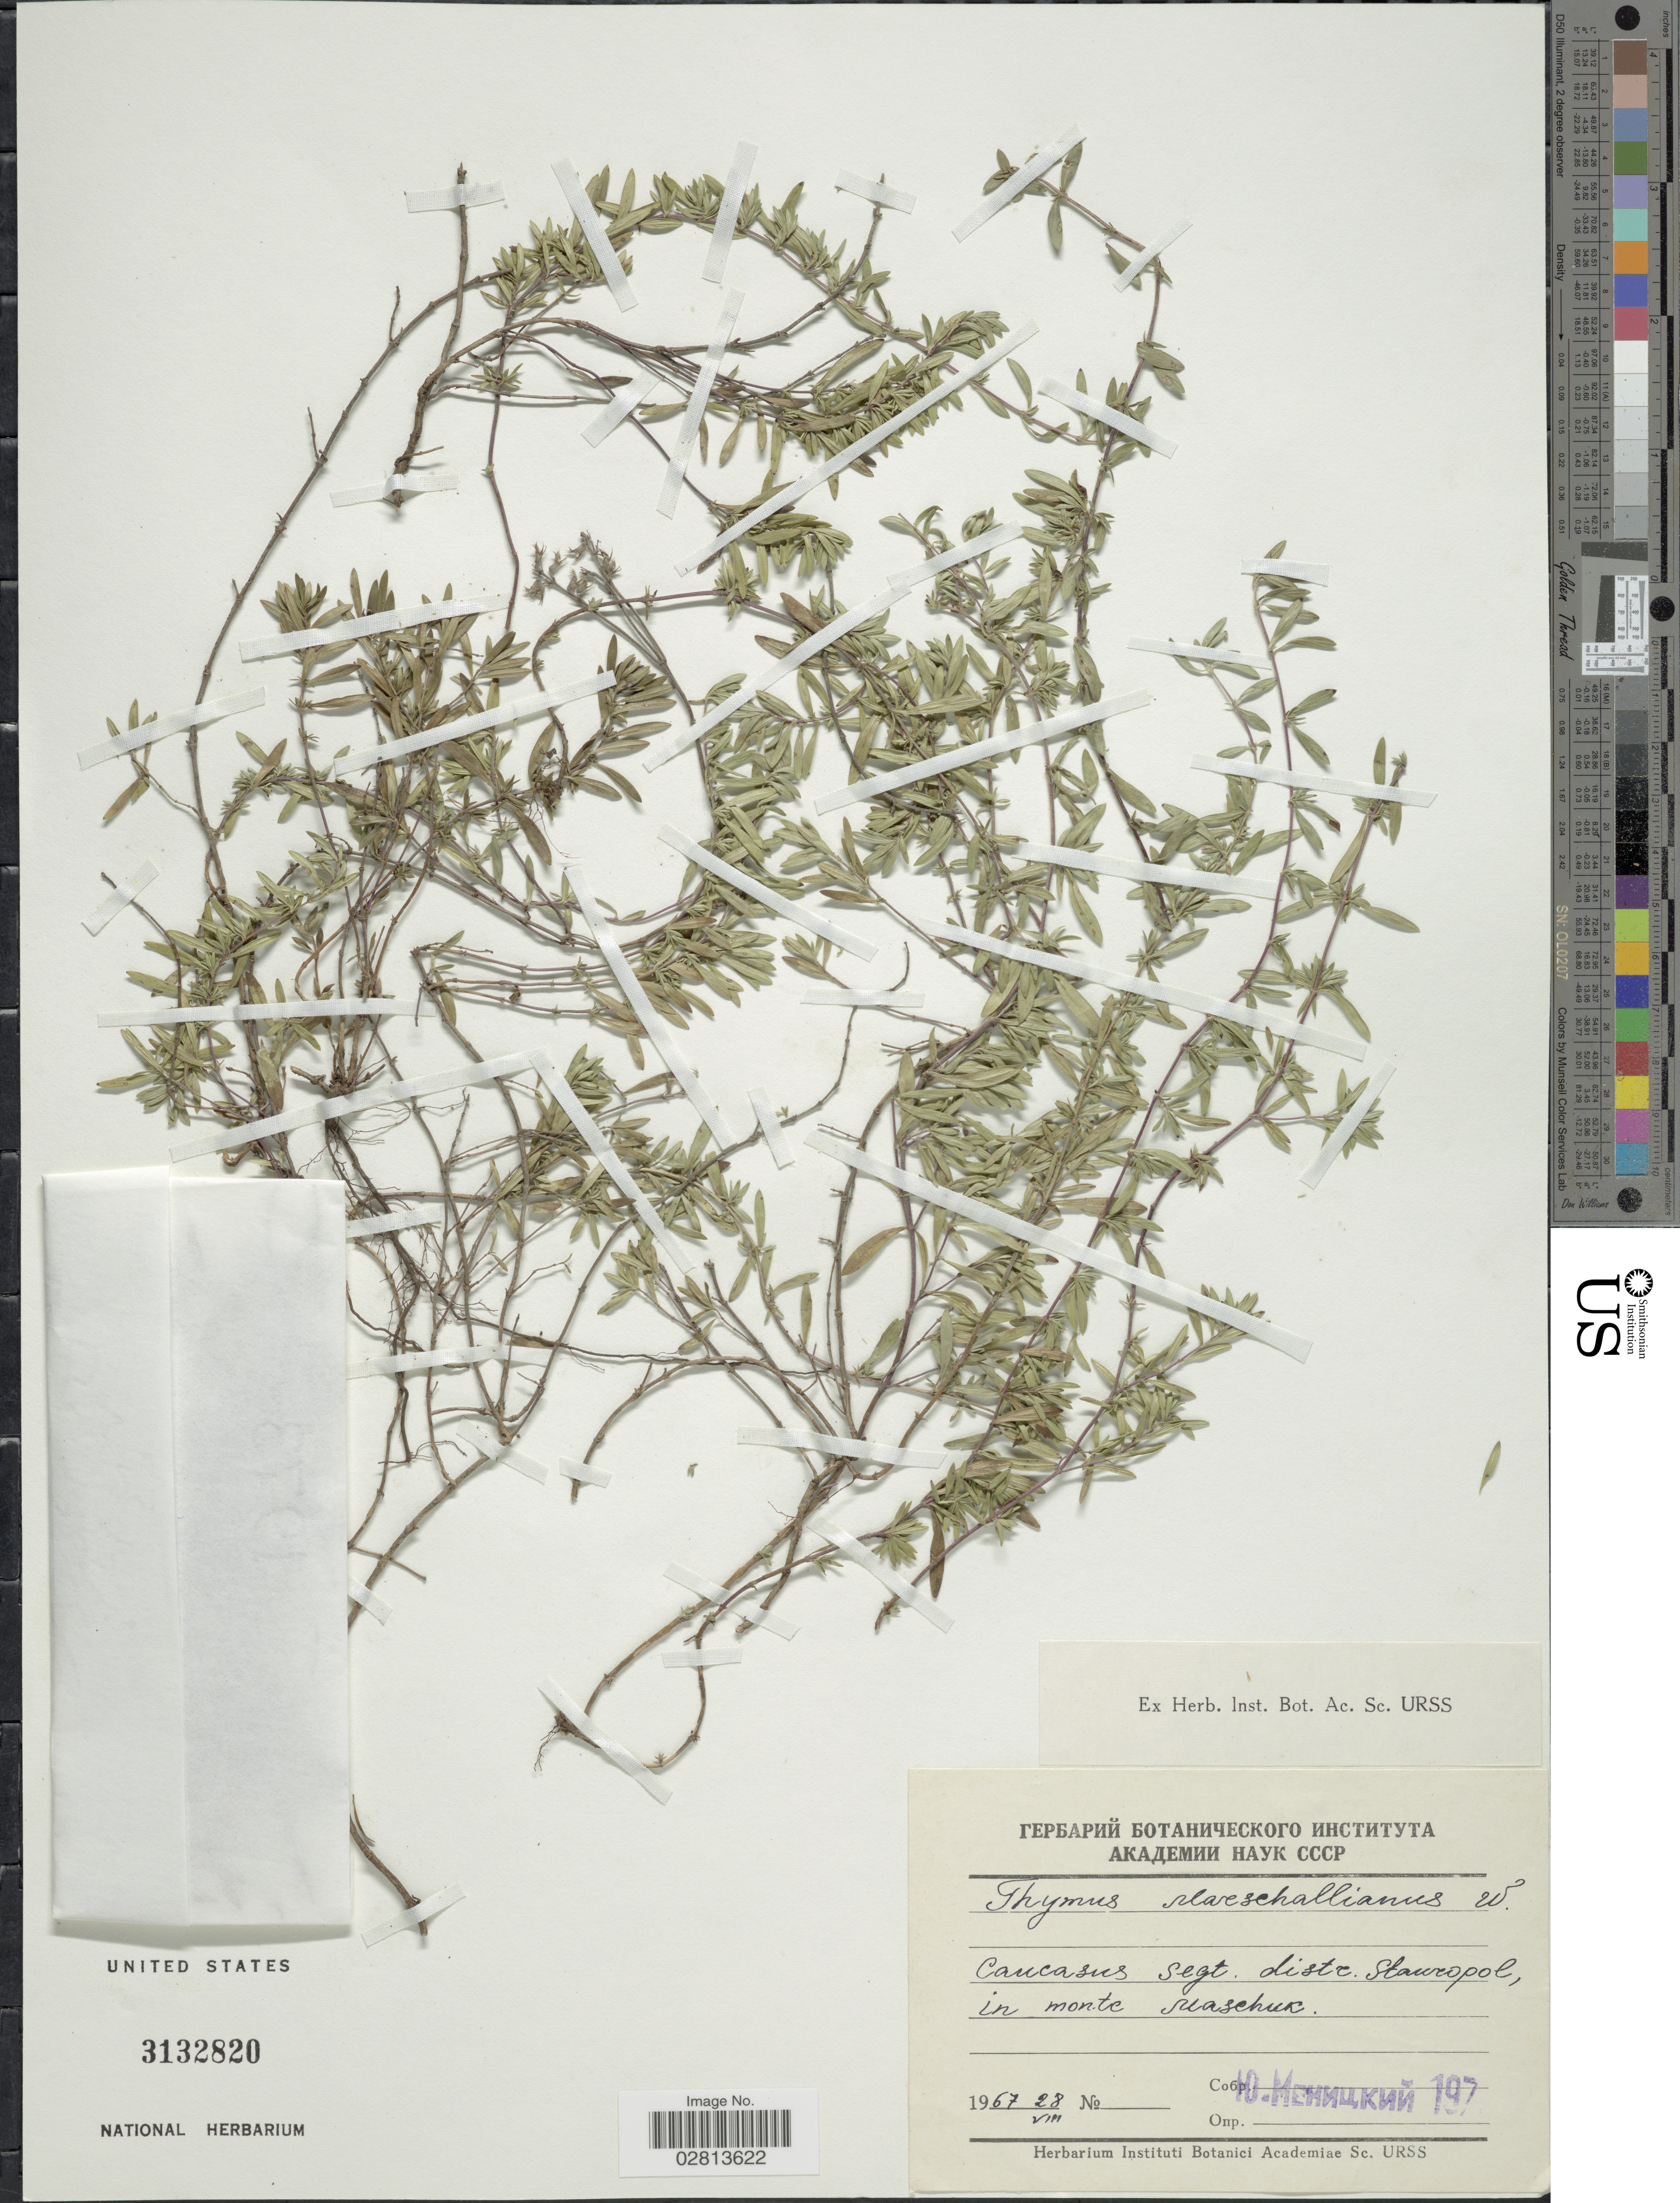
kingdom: Plantae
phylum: Tracheophyta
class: Magnoliopsida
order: Lamiales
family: Lamiaceae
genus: Thymus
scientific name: Thymus marschallianus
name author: Willd.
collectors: U. Menitsky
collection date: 1967-08-28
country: Russian Federation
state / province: Stavropol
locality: Machuk Mountain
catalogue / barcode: US 3132820